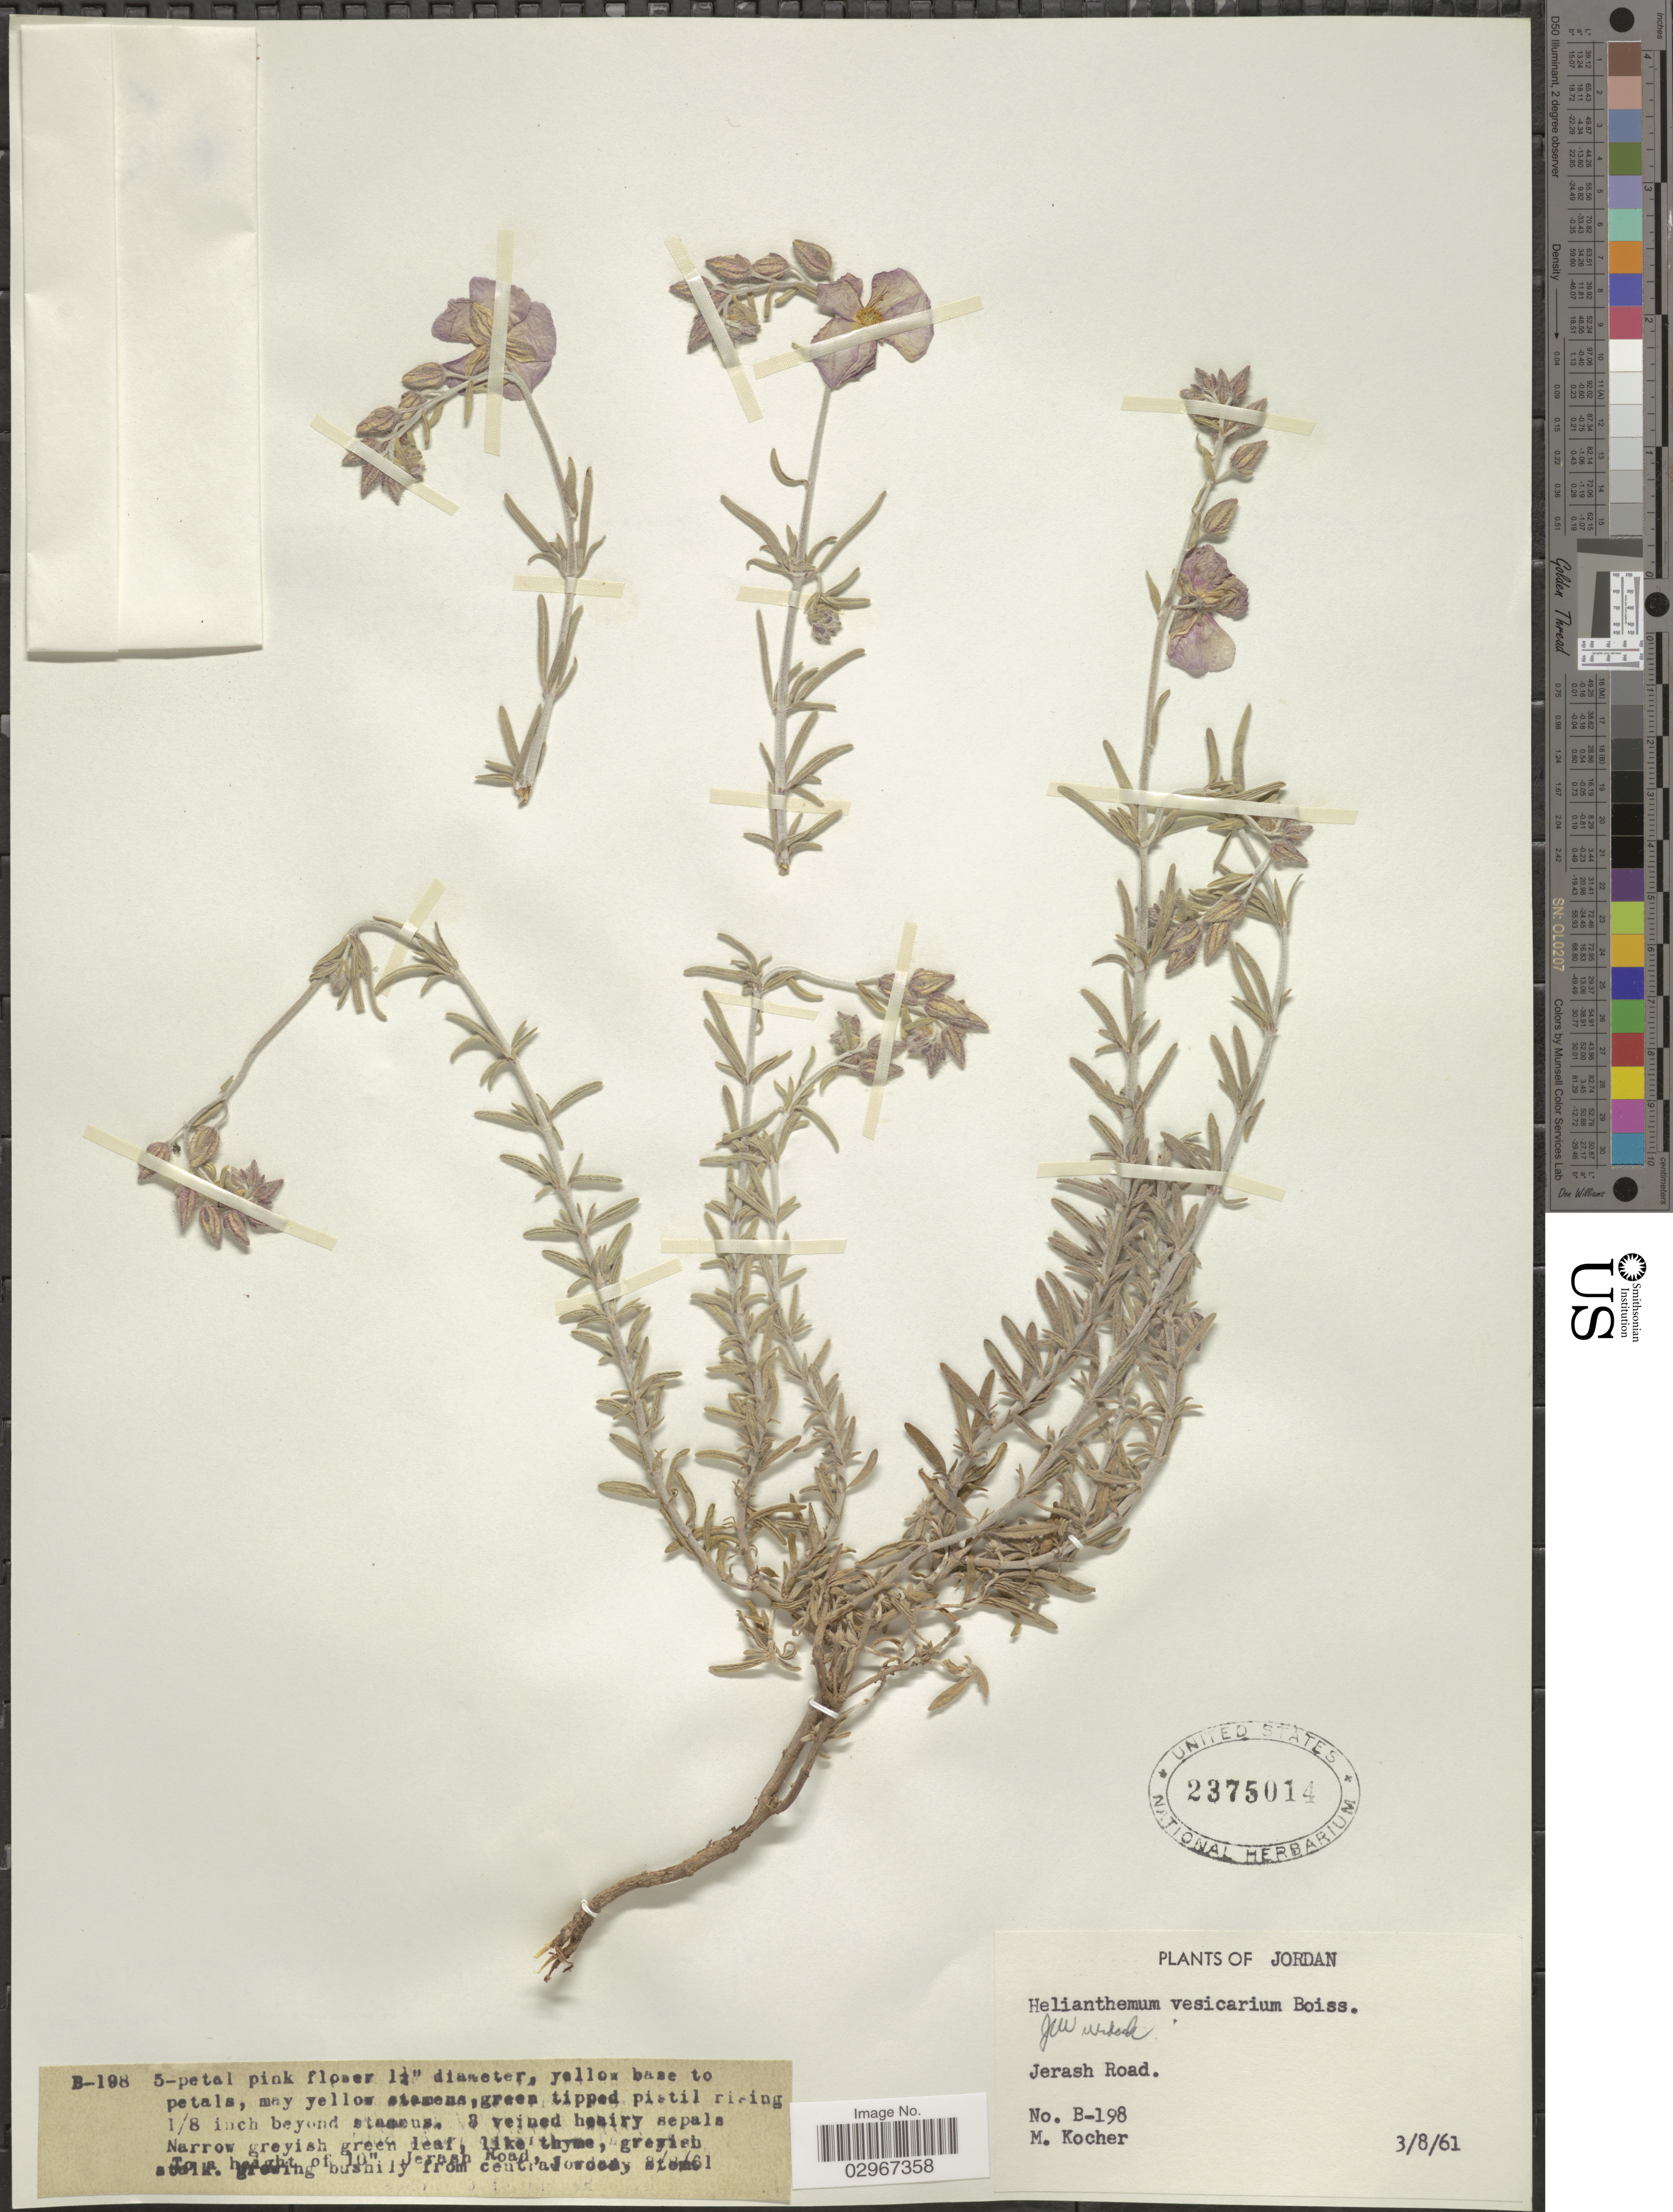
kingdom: Plantae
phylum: Tracheophyta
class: Magnoliopsida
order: Malvales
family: Cistaceae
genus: Helianthemum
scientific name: Helianthemum vesicarium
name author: Boiss.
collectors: M. Kocher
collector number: B-198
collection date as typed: Transcribed d/m/y: 3/8/61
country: Jordan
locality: Jerash Road.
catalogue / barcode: US 2375014